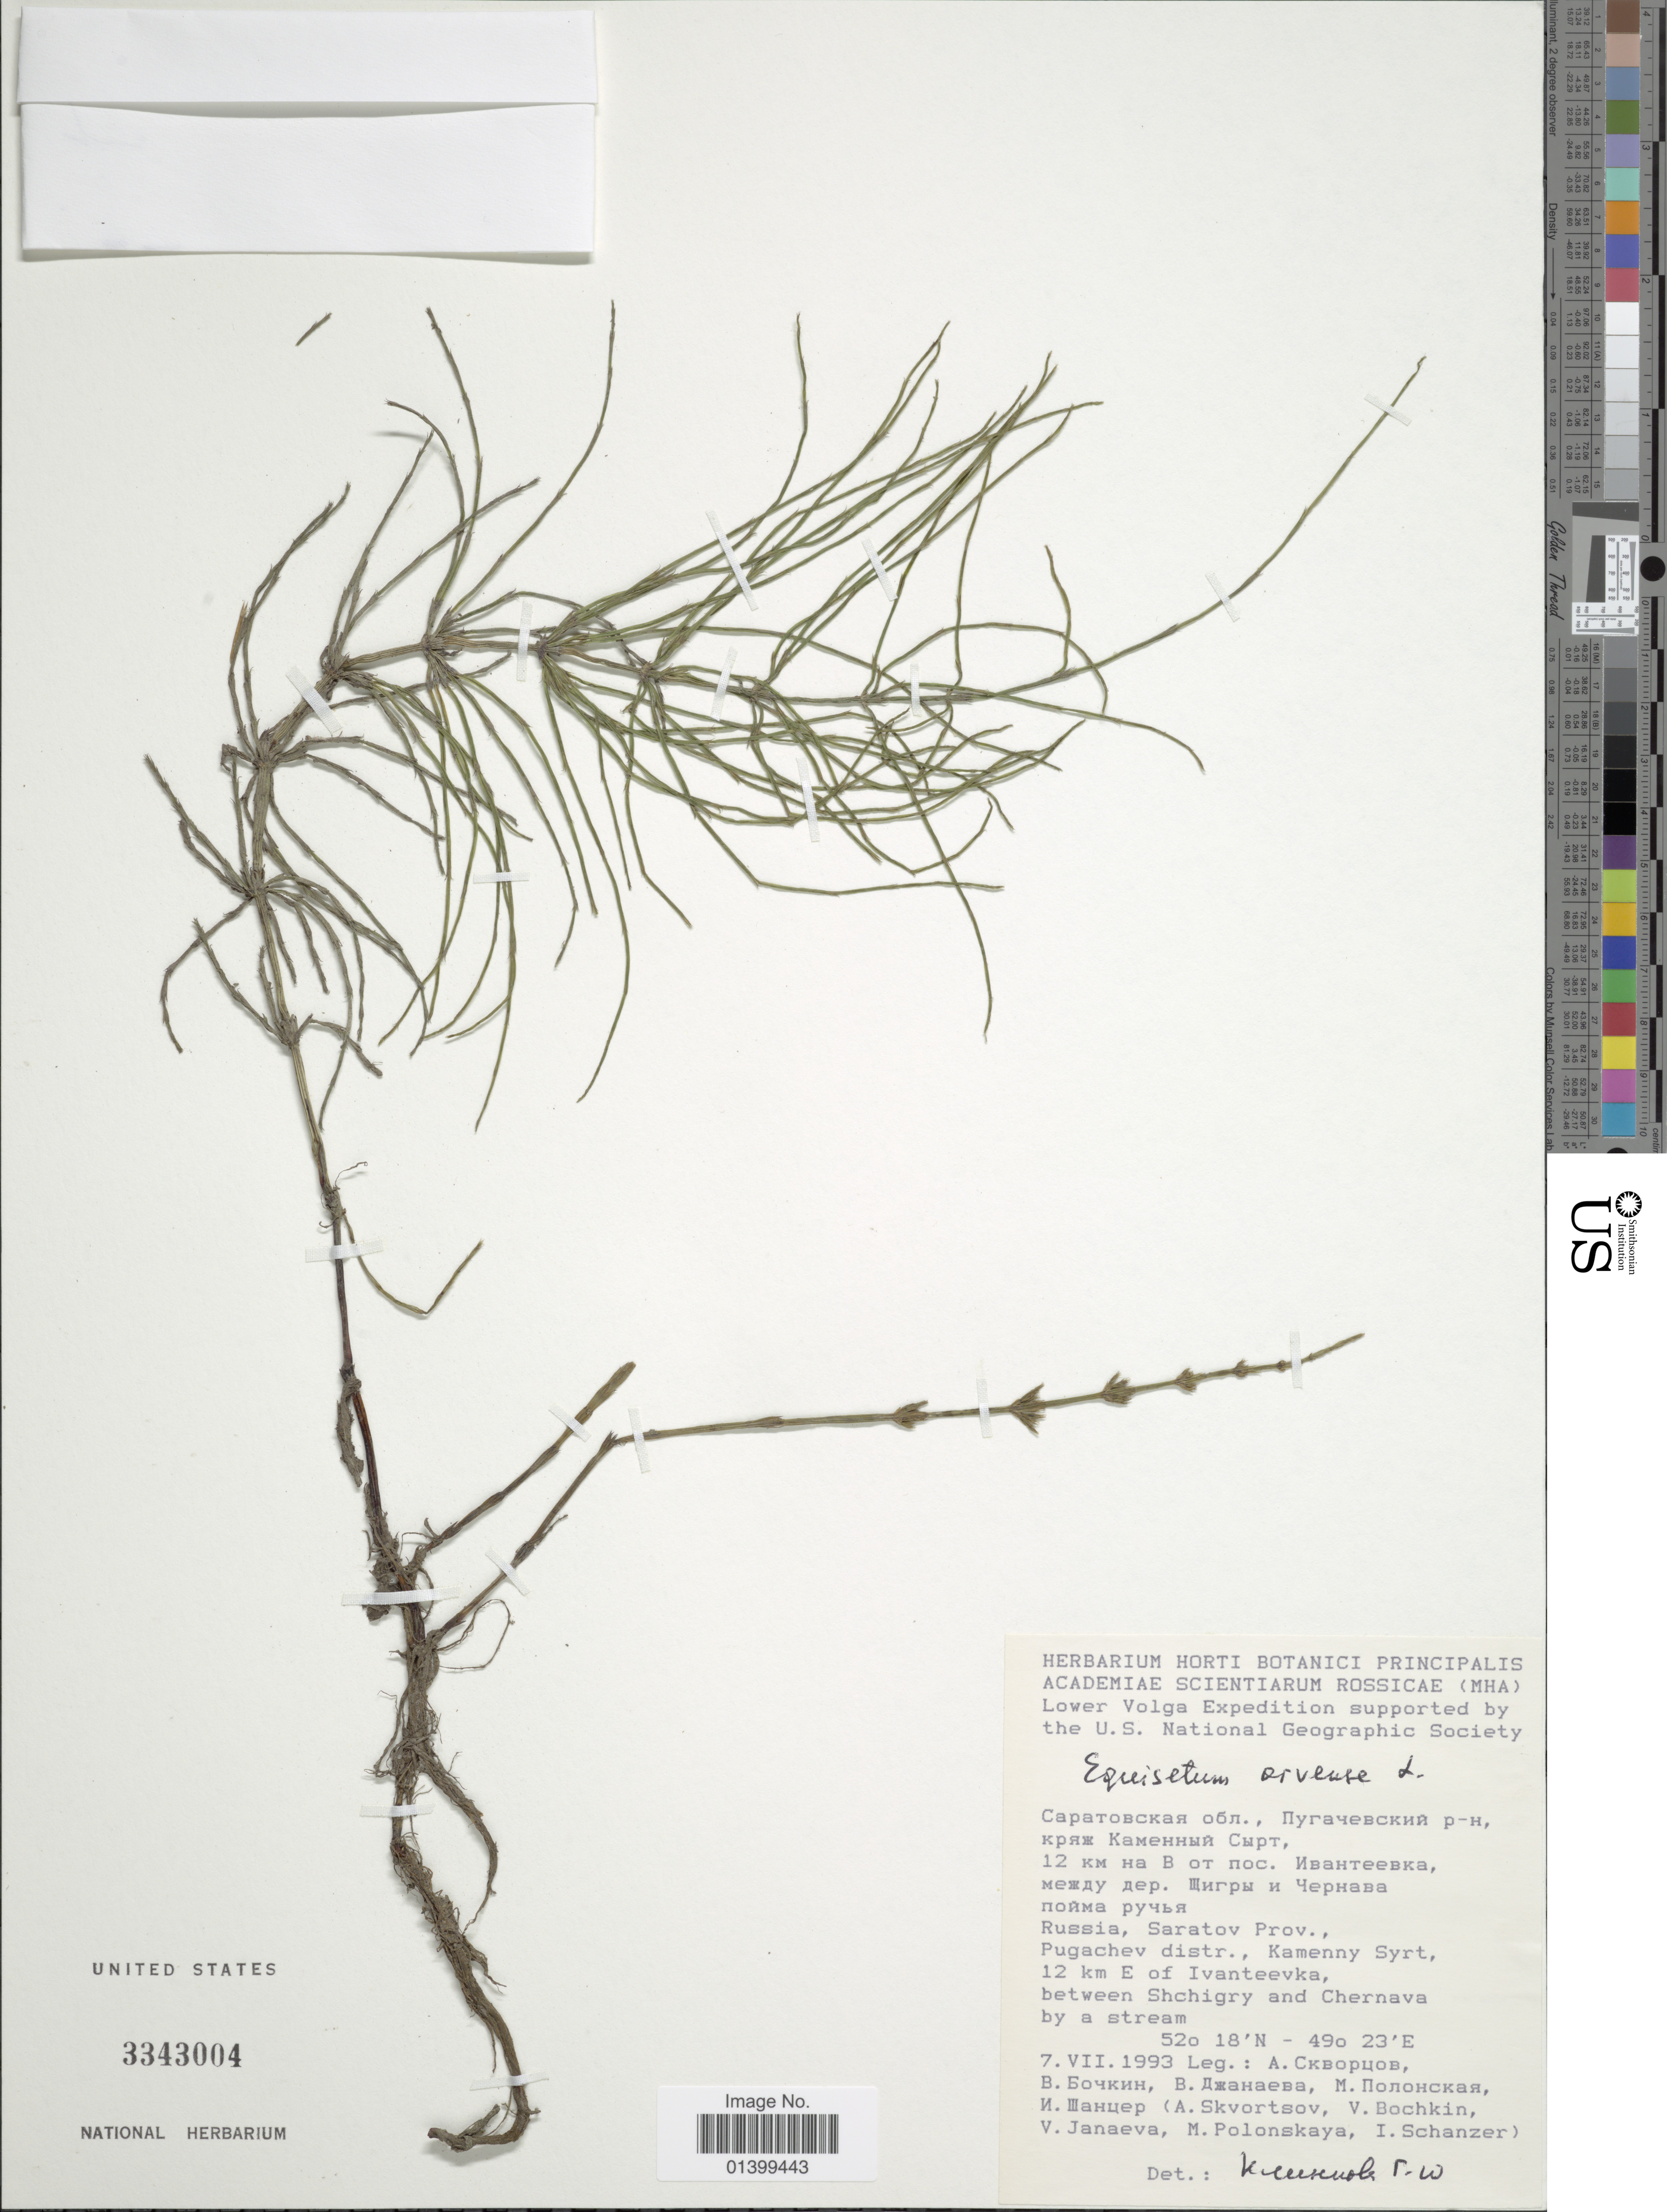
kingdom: Plantae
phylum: Tracheophyta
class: Polypodiopsida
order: Equisetales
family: Equisetaceae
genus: Equisetum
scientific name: Equisetum arvense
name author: L.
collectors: A. K. Skvortsov, V. Bochkin, V. Janaeva, M. Polonskaya & I. Schanzer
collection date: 1993-07-07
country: Russian Federation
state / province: Saratov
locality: Russia, Saratov Prov., Pugachev distr., Kamenny Syrt, 12 km E of Ivanteevka, between Shchirgry and Chernava by a stream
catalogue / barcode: US 3343004